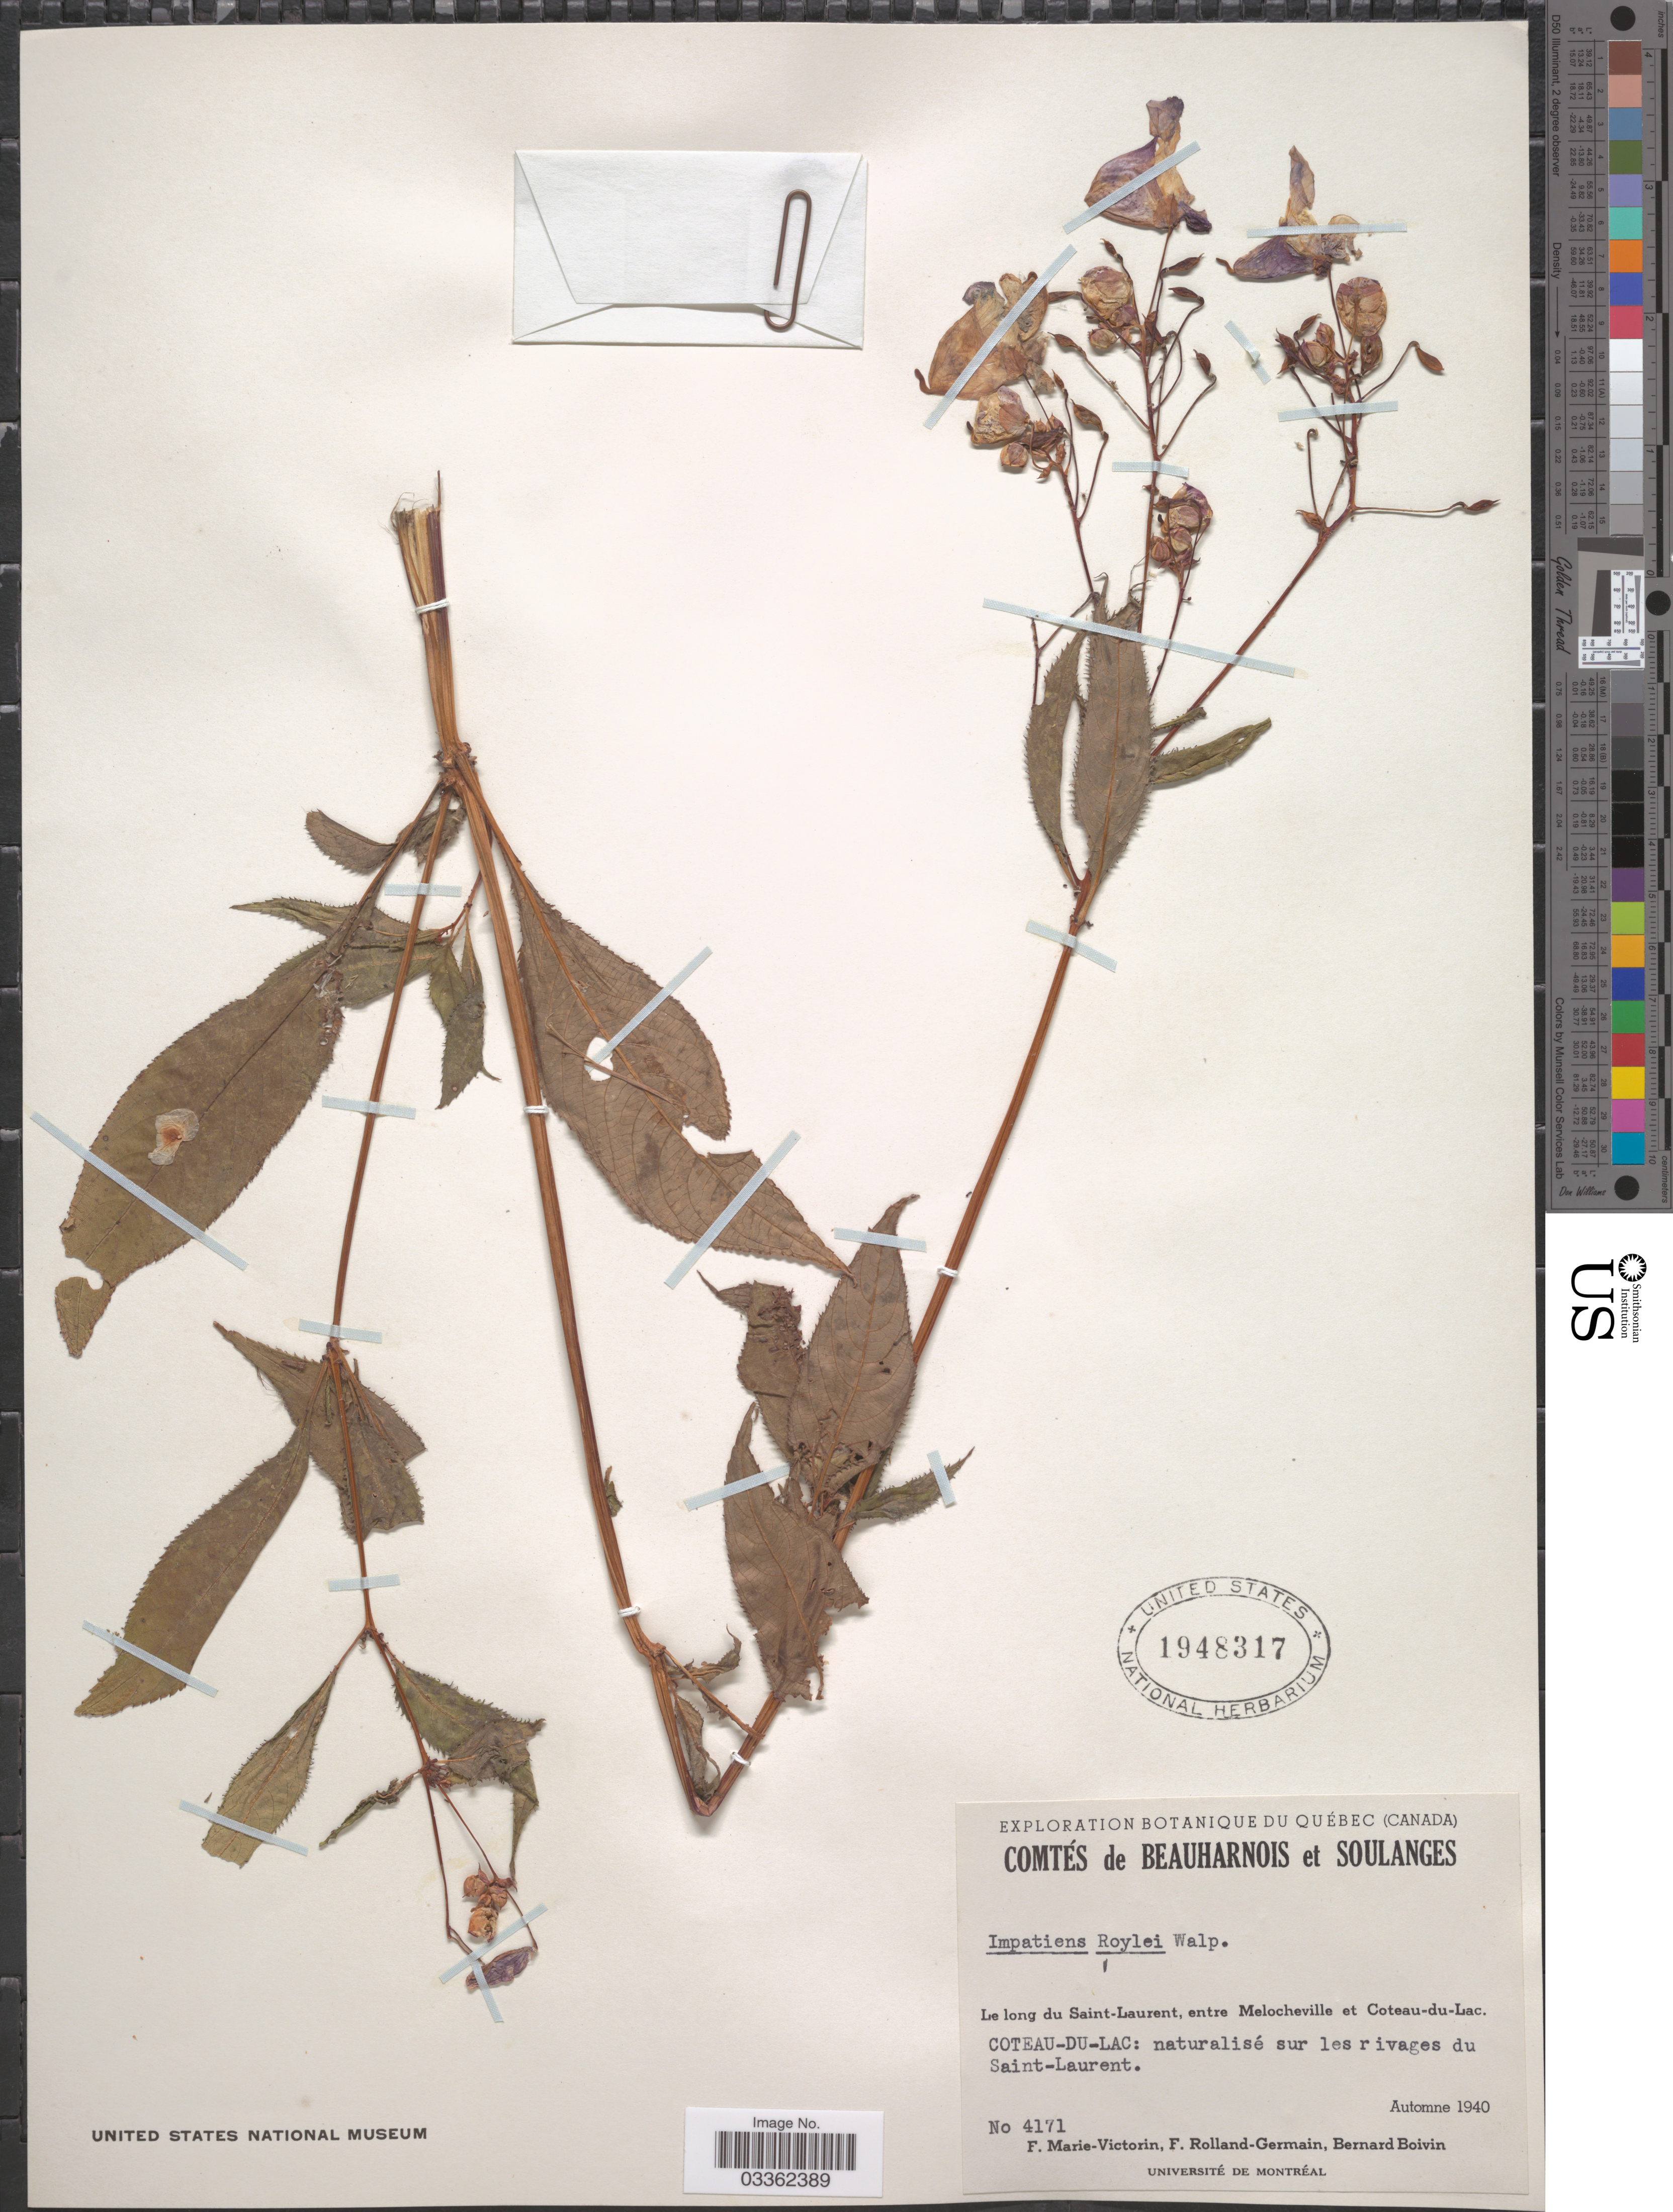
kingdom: Plantae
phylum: Tracheophyta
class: Magnoliopsida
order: Ericales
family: Balsaminaceae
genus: Impatiens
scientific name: Impatiens glandulifera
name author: Royle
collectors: F. Marie-Victorin, Rolland-Germain & J. R. B. Boivin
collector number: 4171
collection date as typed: Automne 1940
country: Canada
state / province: Quebec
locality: Comtés de Beauharnois et Soulanges. Le long du Saint-Laurent, entre Melocheville et Coteau-du-Lac. Coteau-du-Lac: naturalisé sur les rivages du Saint-Laurent.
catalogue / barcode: US 1948317